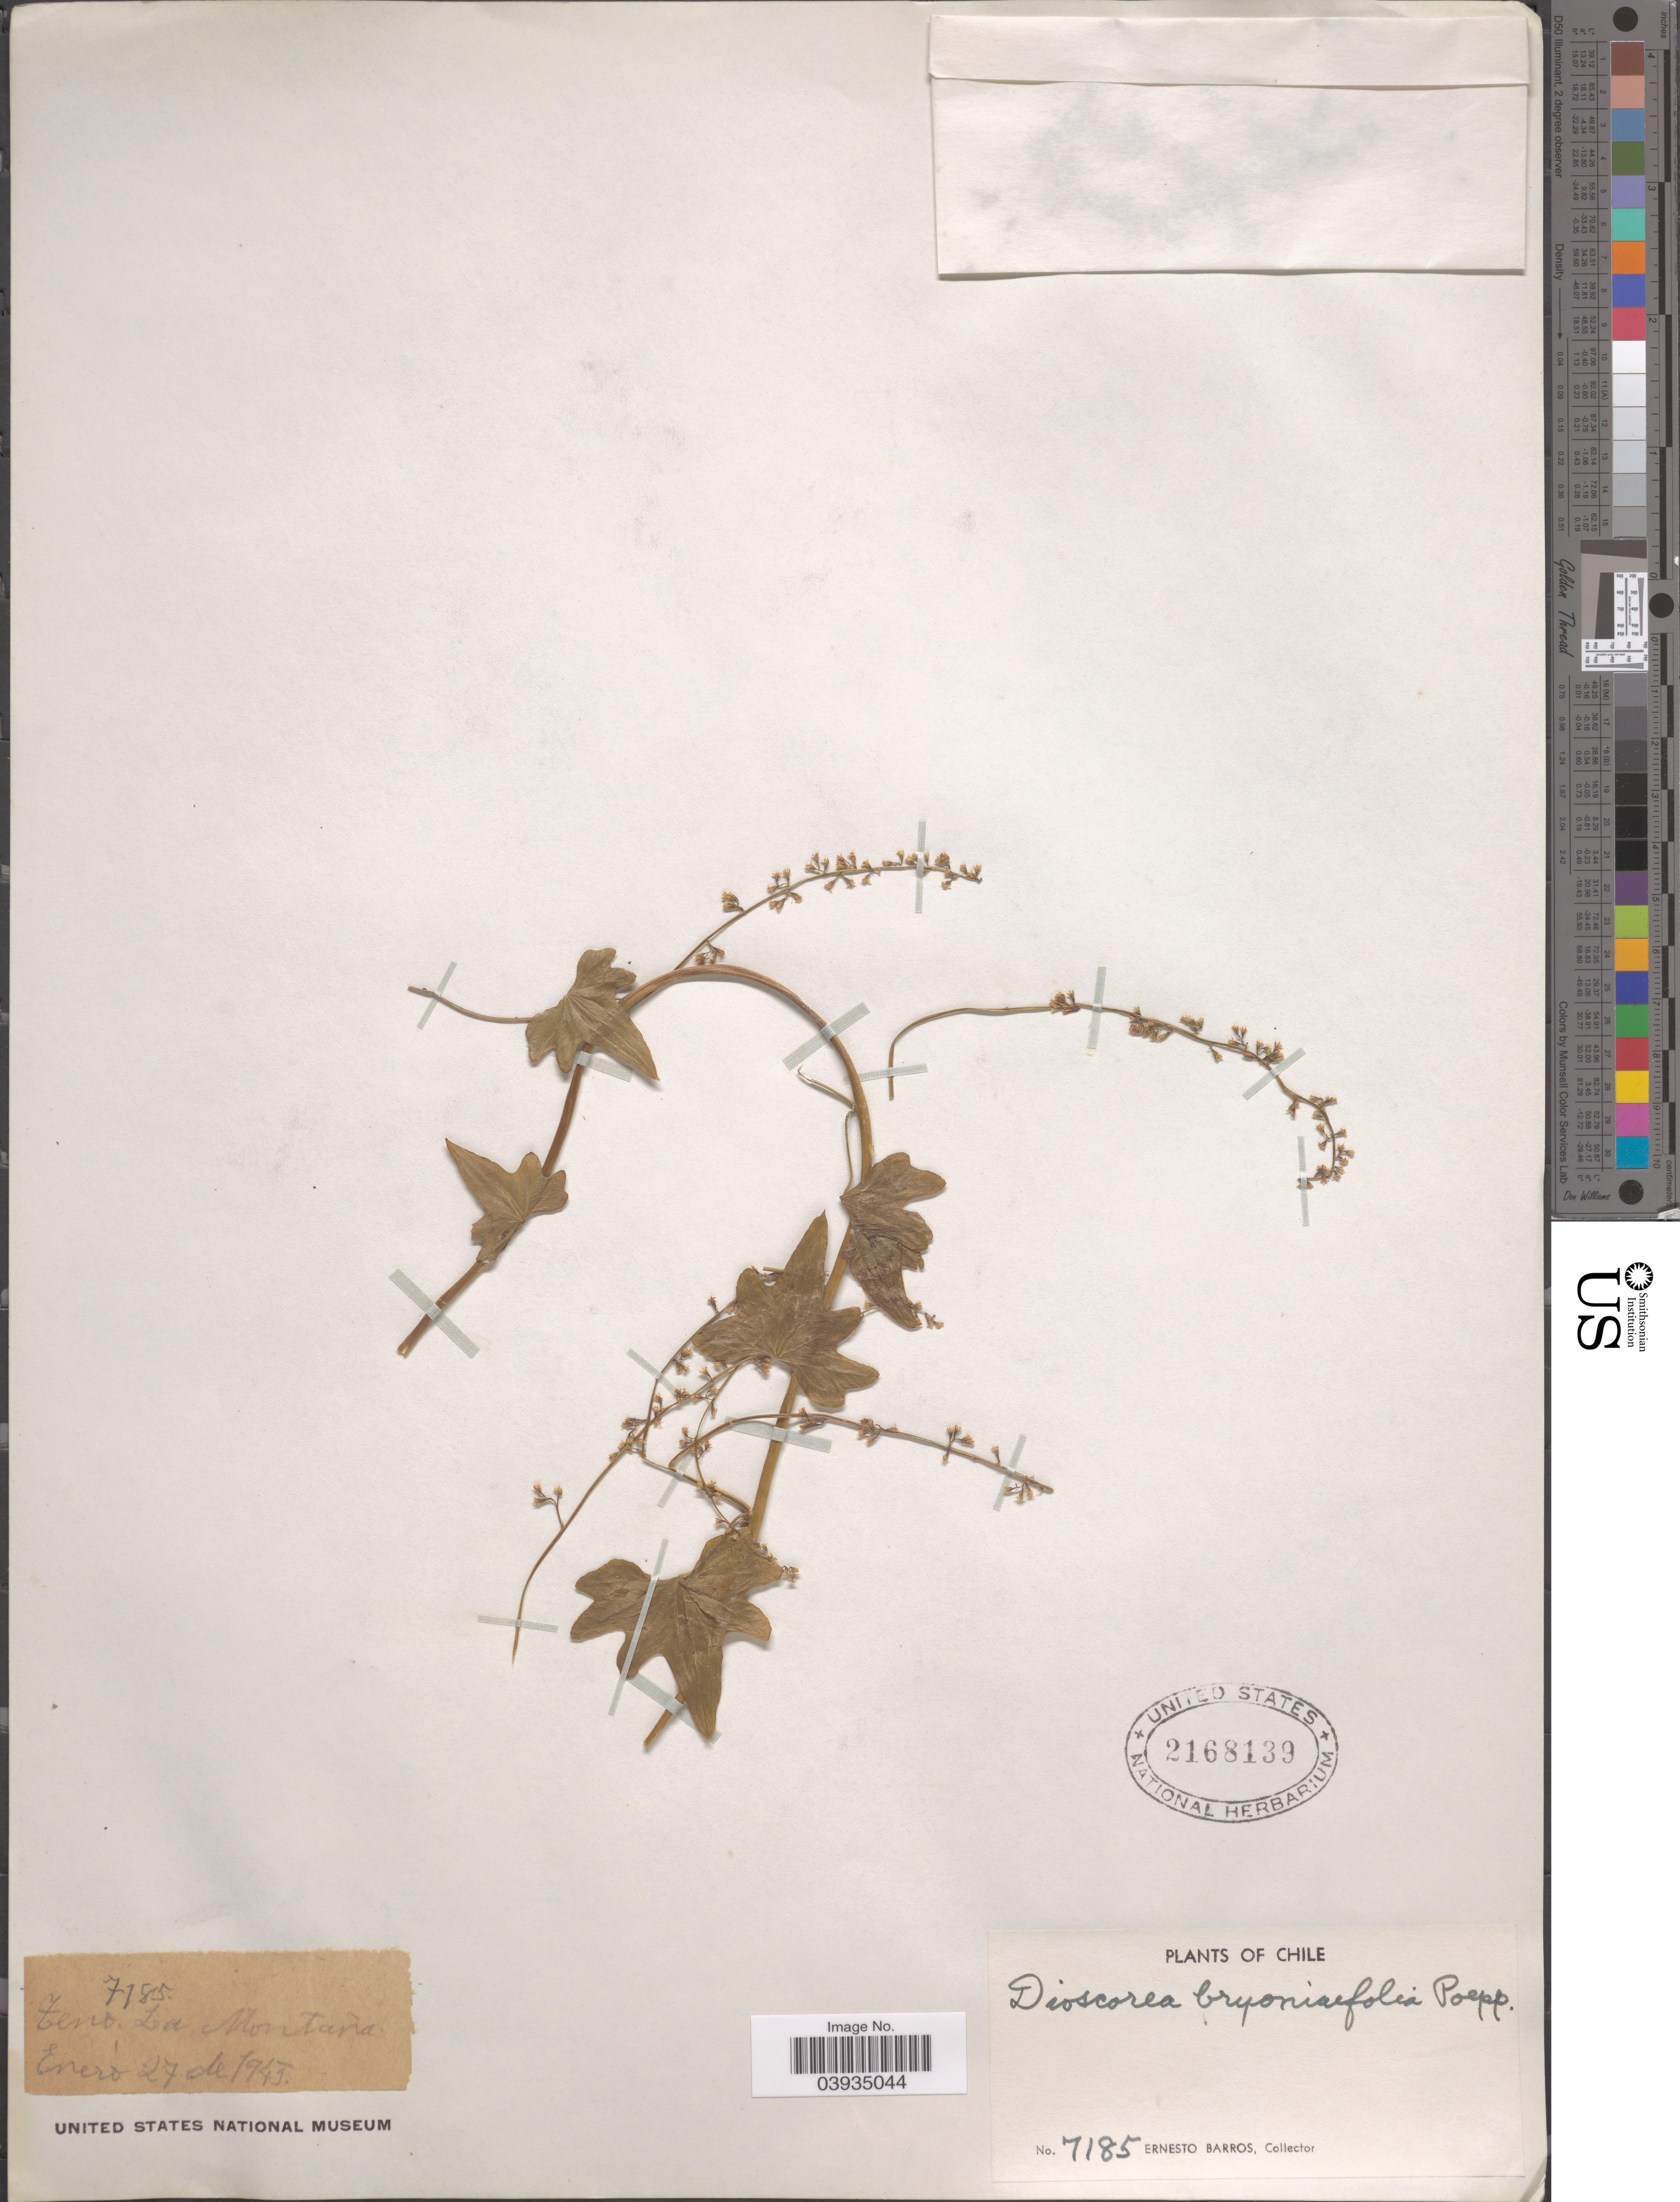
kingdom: Plantae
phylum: Tracheophyta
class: Liliopsida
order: Dioscoreales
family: Dioscoreaceae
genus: Dioscorea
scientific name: Dioscorea bryoniifolia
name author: Poepp.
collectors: E. Barros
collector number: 7185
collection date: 1945-01-27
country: Chile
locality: Teno La Montaña.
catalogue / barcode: US 2168139